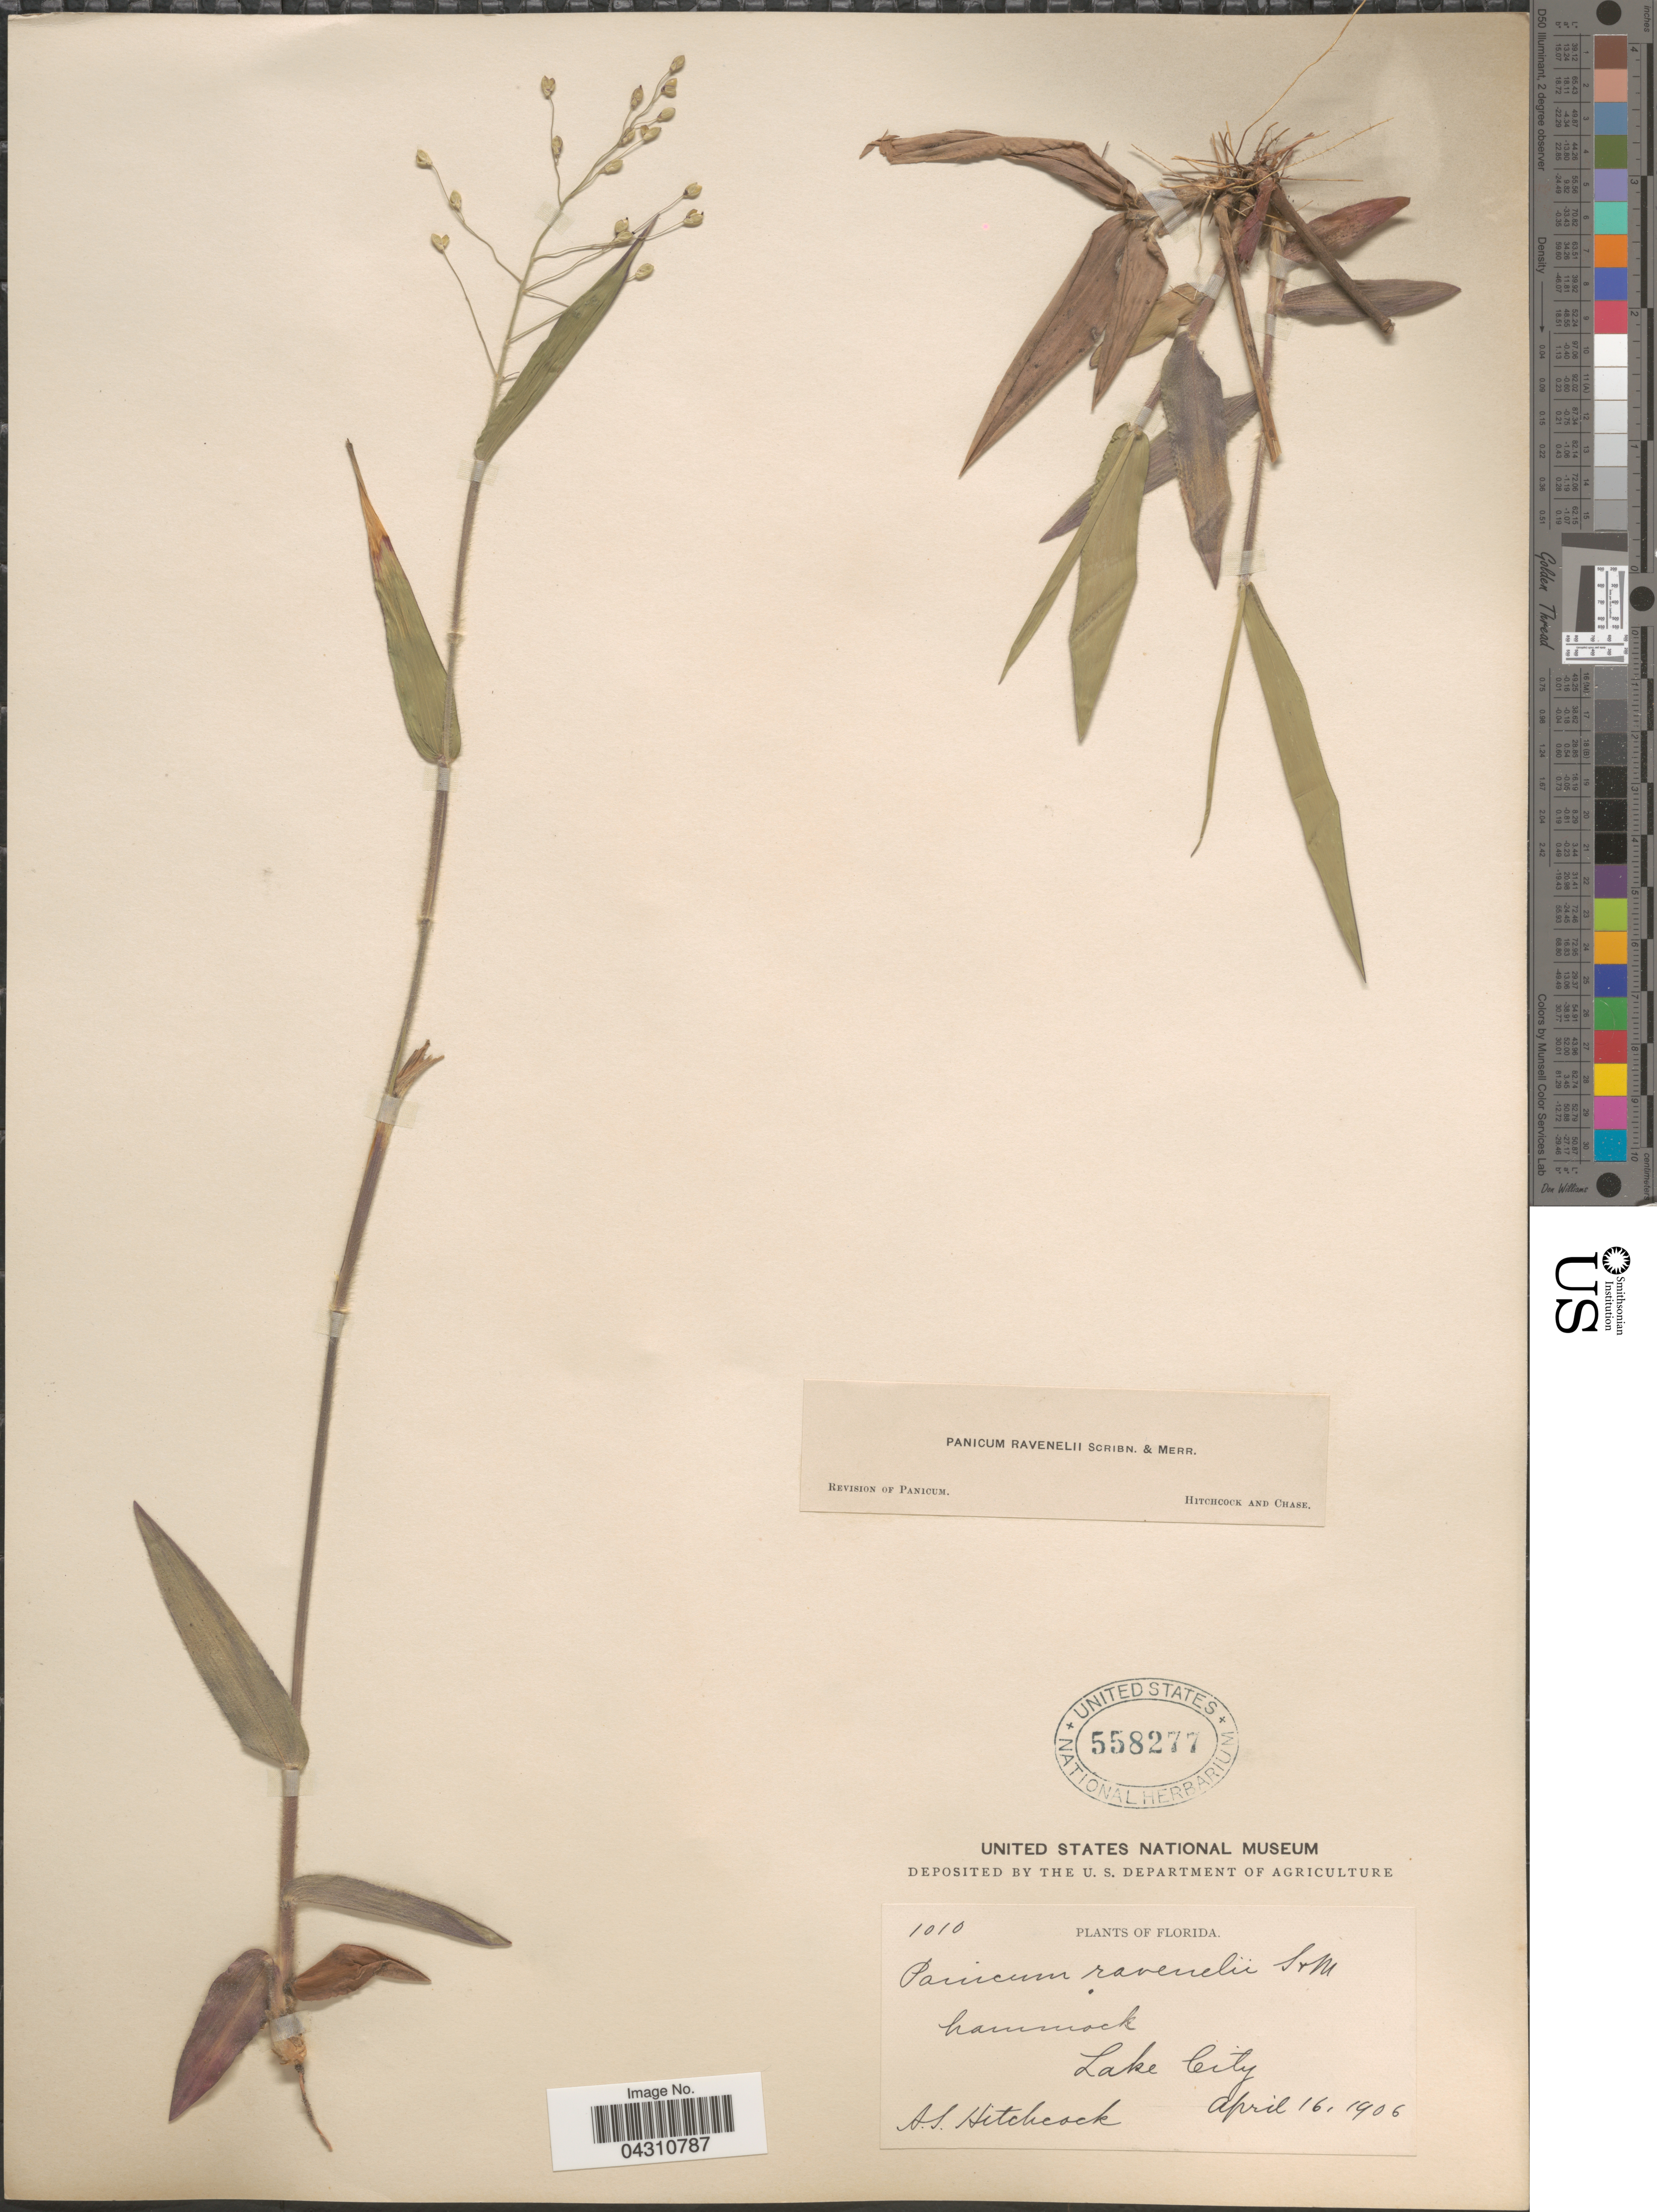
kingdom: Plantae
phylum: Tracheophyta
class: Liliopsida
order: Poales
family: Poaceae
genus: Dichanthelium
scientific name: Dichanthelium ravenelii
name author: (Scribn. & Merr.) Gould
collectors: A. S. Hitchcock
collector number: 1010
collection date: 1906-04-16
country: United States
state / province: Florida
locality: Hammock. Lake City.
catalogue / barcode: US 558277